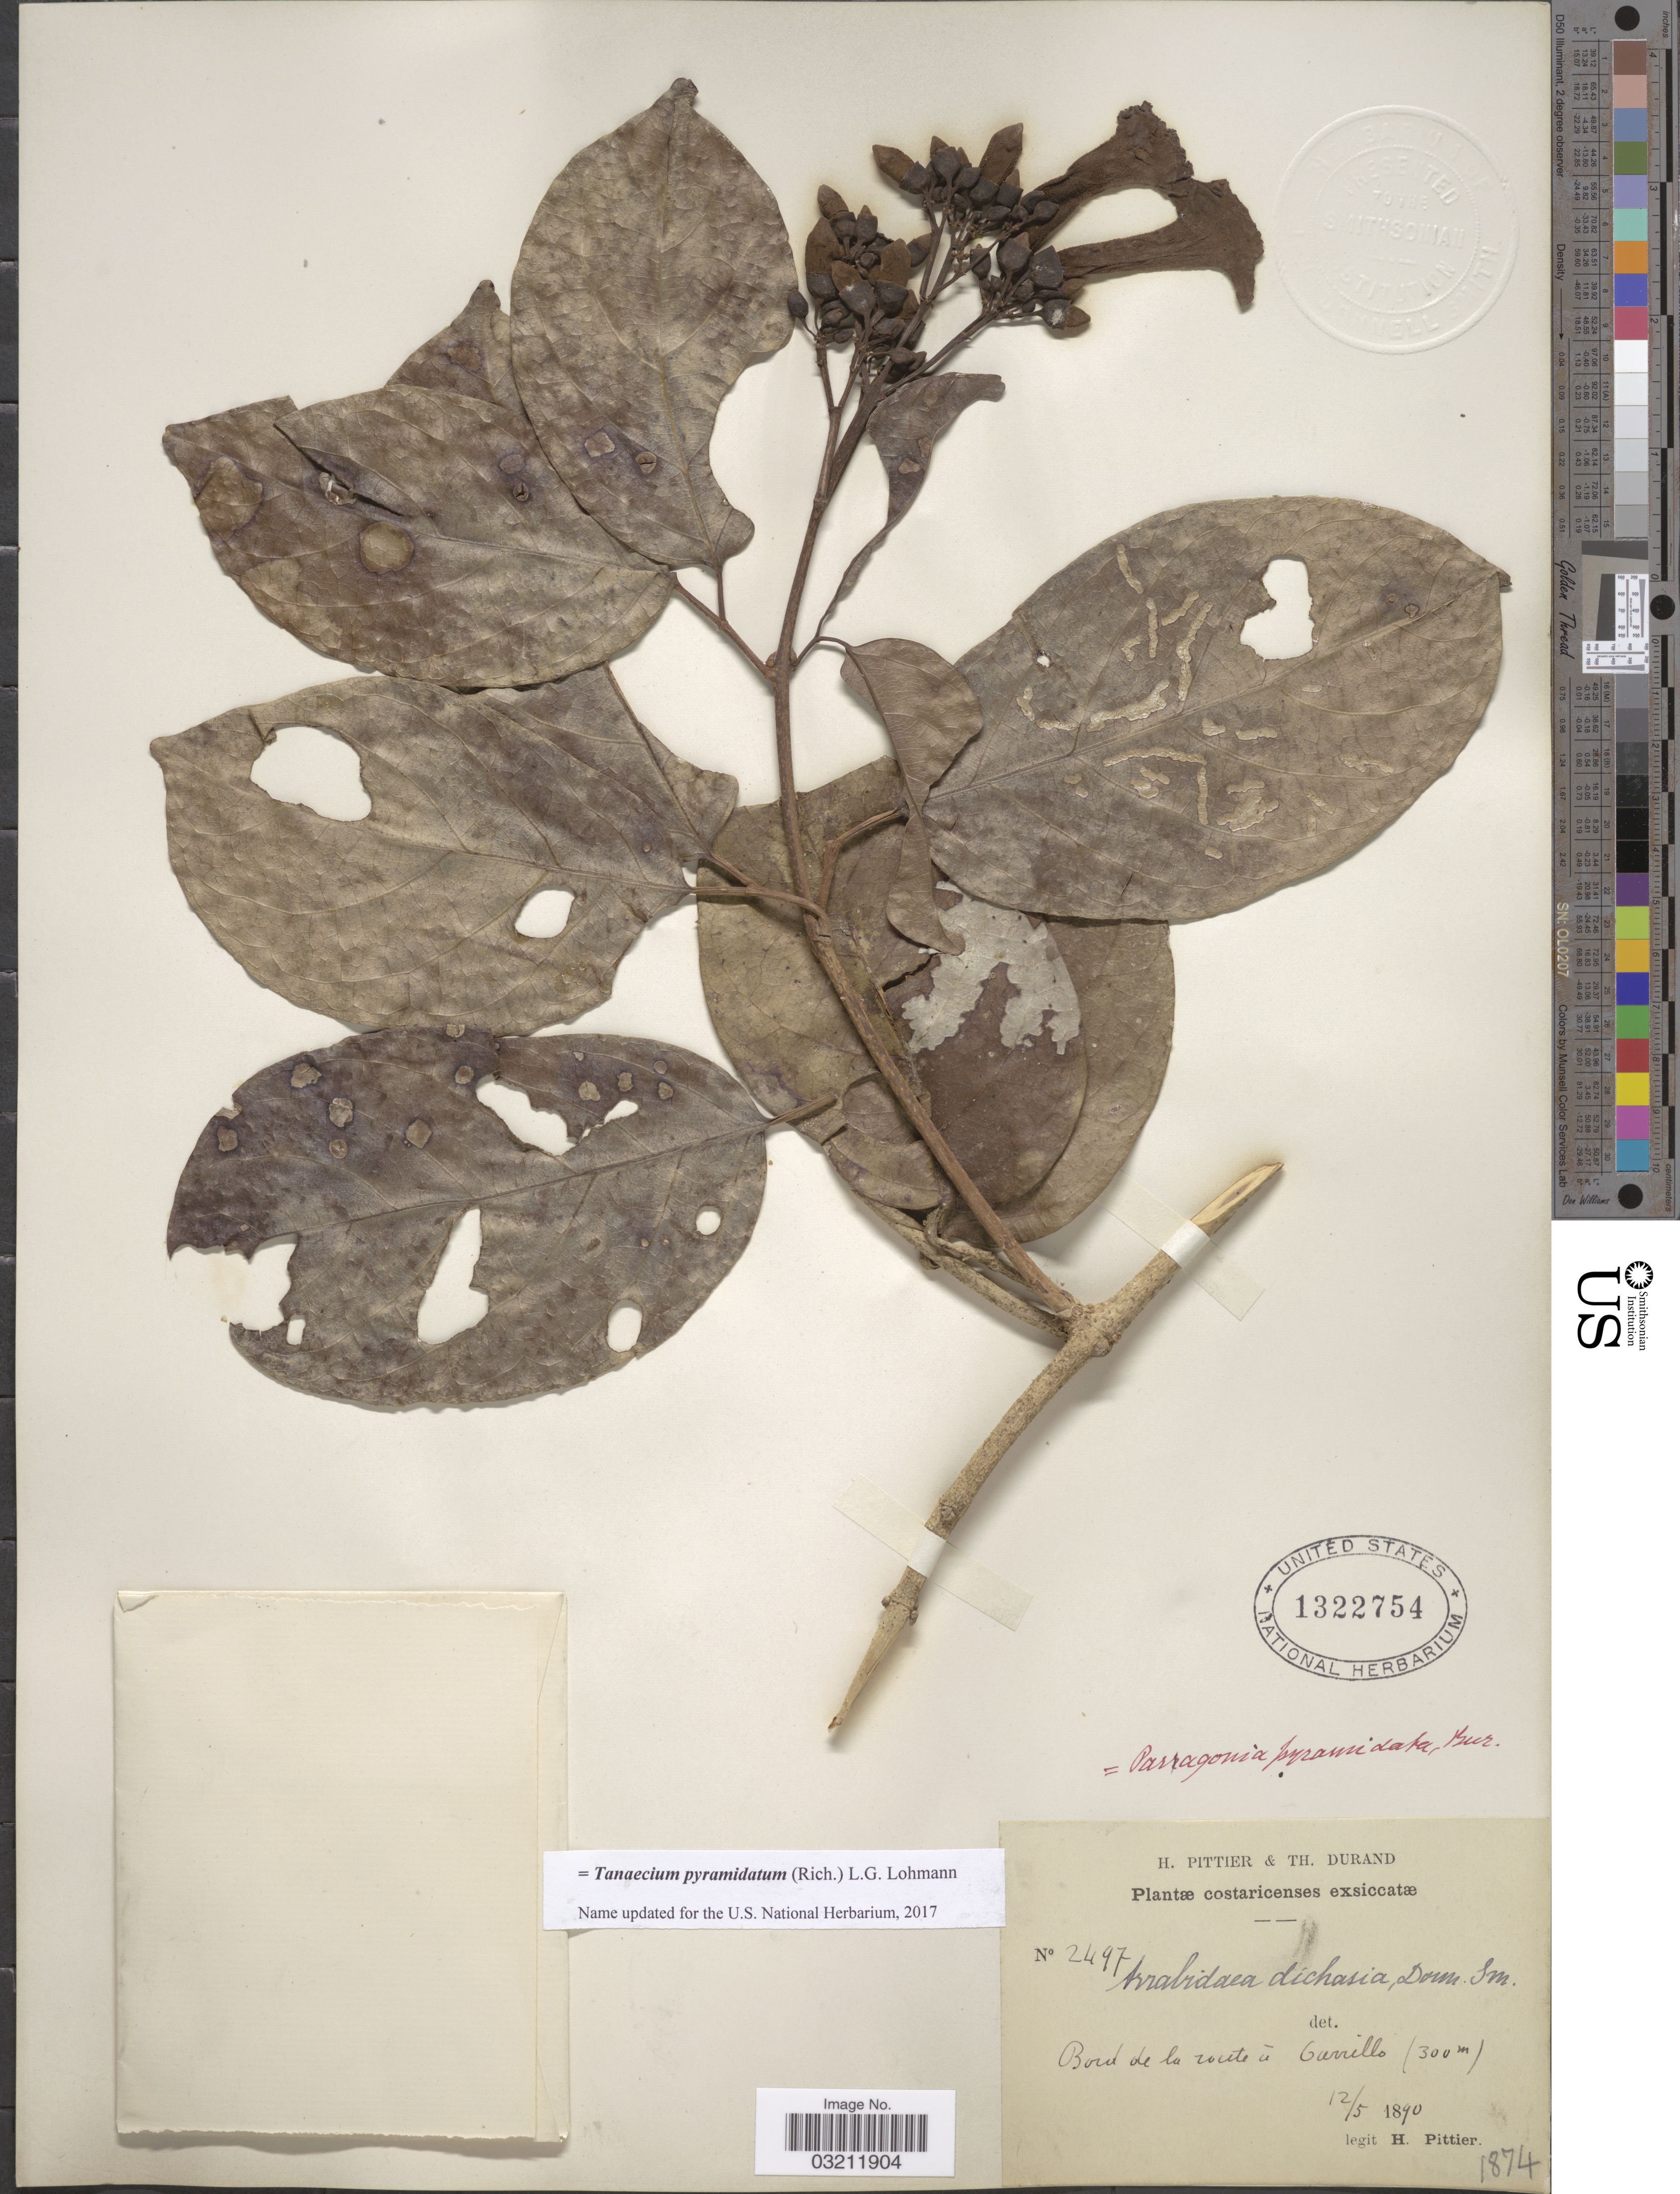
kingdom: Plantae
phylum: Tracheophyta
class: Magnoliopsida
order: Lamiales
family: Bignoniaceae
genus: Tanaecium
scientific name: Tanaecium pyramidatum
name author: (Rich.) L.G. Lohmann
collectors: H. F. Pittier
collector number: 2497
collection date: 1890-05-12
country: Costa Rica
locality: Bord de la route à Carrillo.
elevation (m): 300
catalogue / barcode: US 1322754